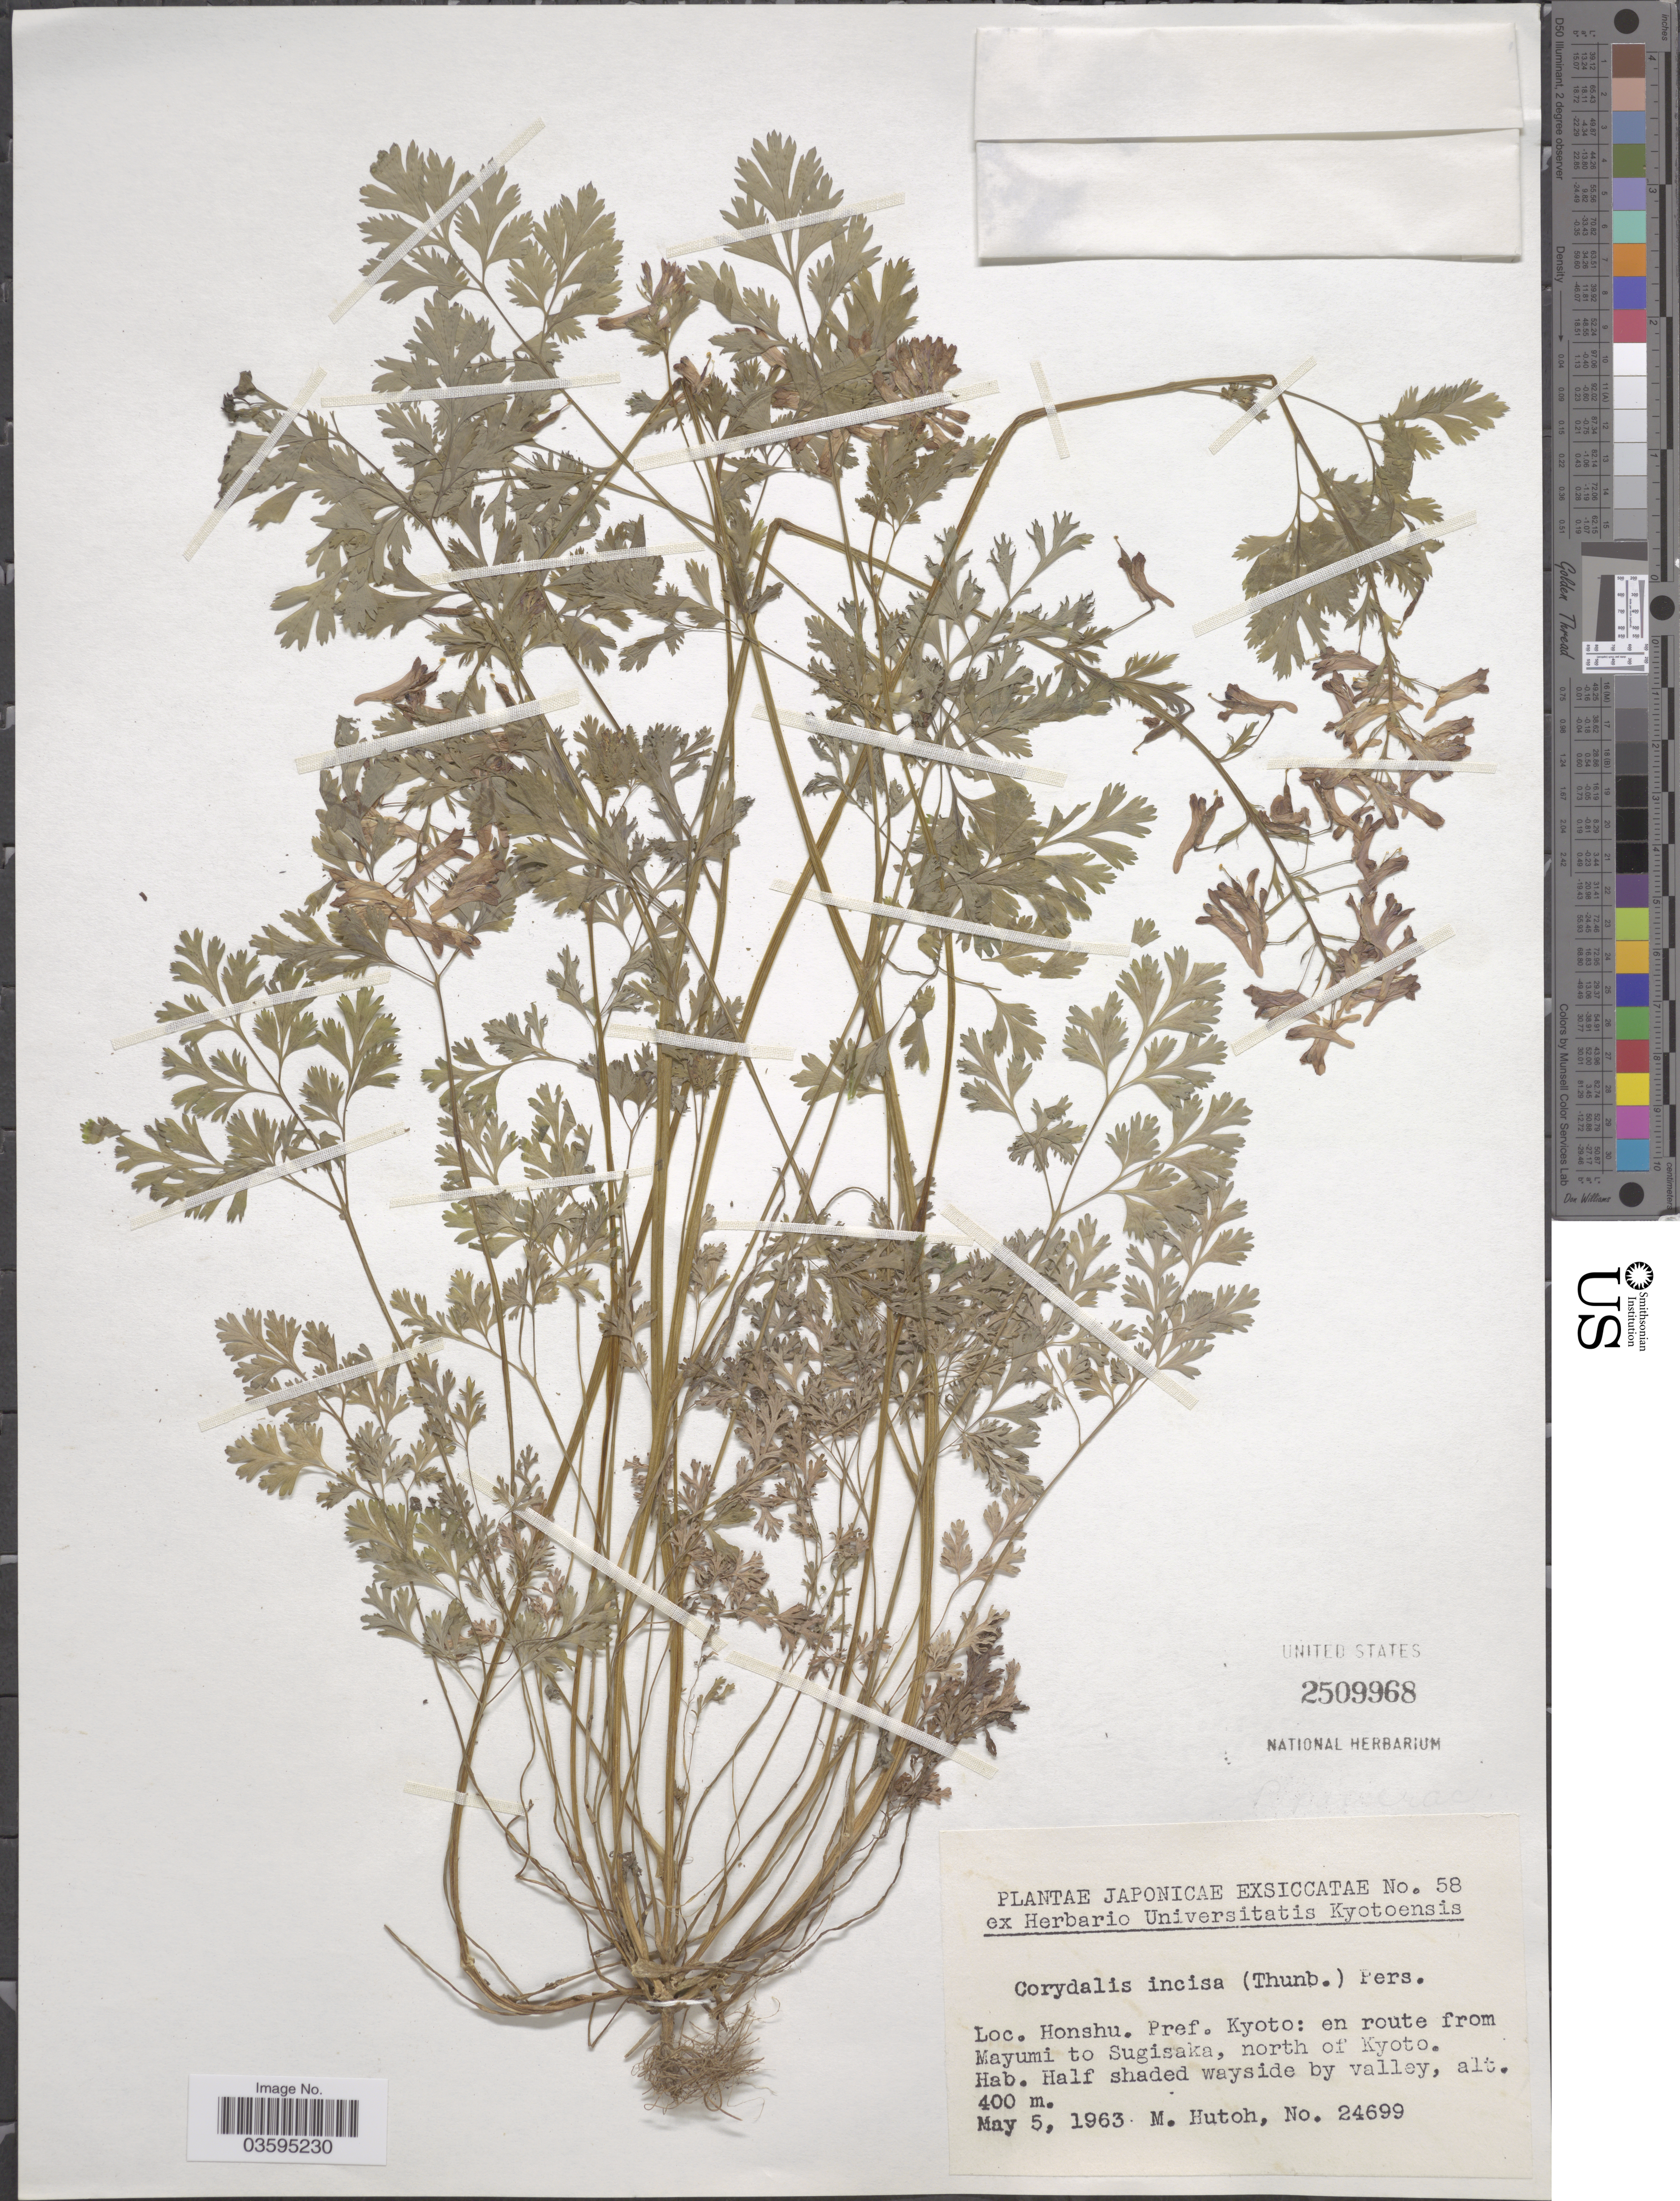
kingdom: Plantae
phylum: Tracheophyta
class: Magnoliopsida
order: Ranunculales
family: Papaveraceae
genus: Corydalis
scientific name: Corydalis incisa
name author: (Thunb.) Pers.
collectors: M. Hutoh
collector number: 24699/58?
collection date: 1963-05-05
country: Japan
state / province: Kyoto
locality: Honshu. Pref. Kyoto: en route from Mayumi to Sugisaka, north of Kyoto.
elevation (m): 400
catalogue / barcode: US 2509968